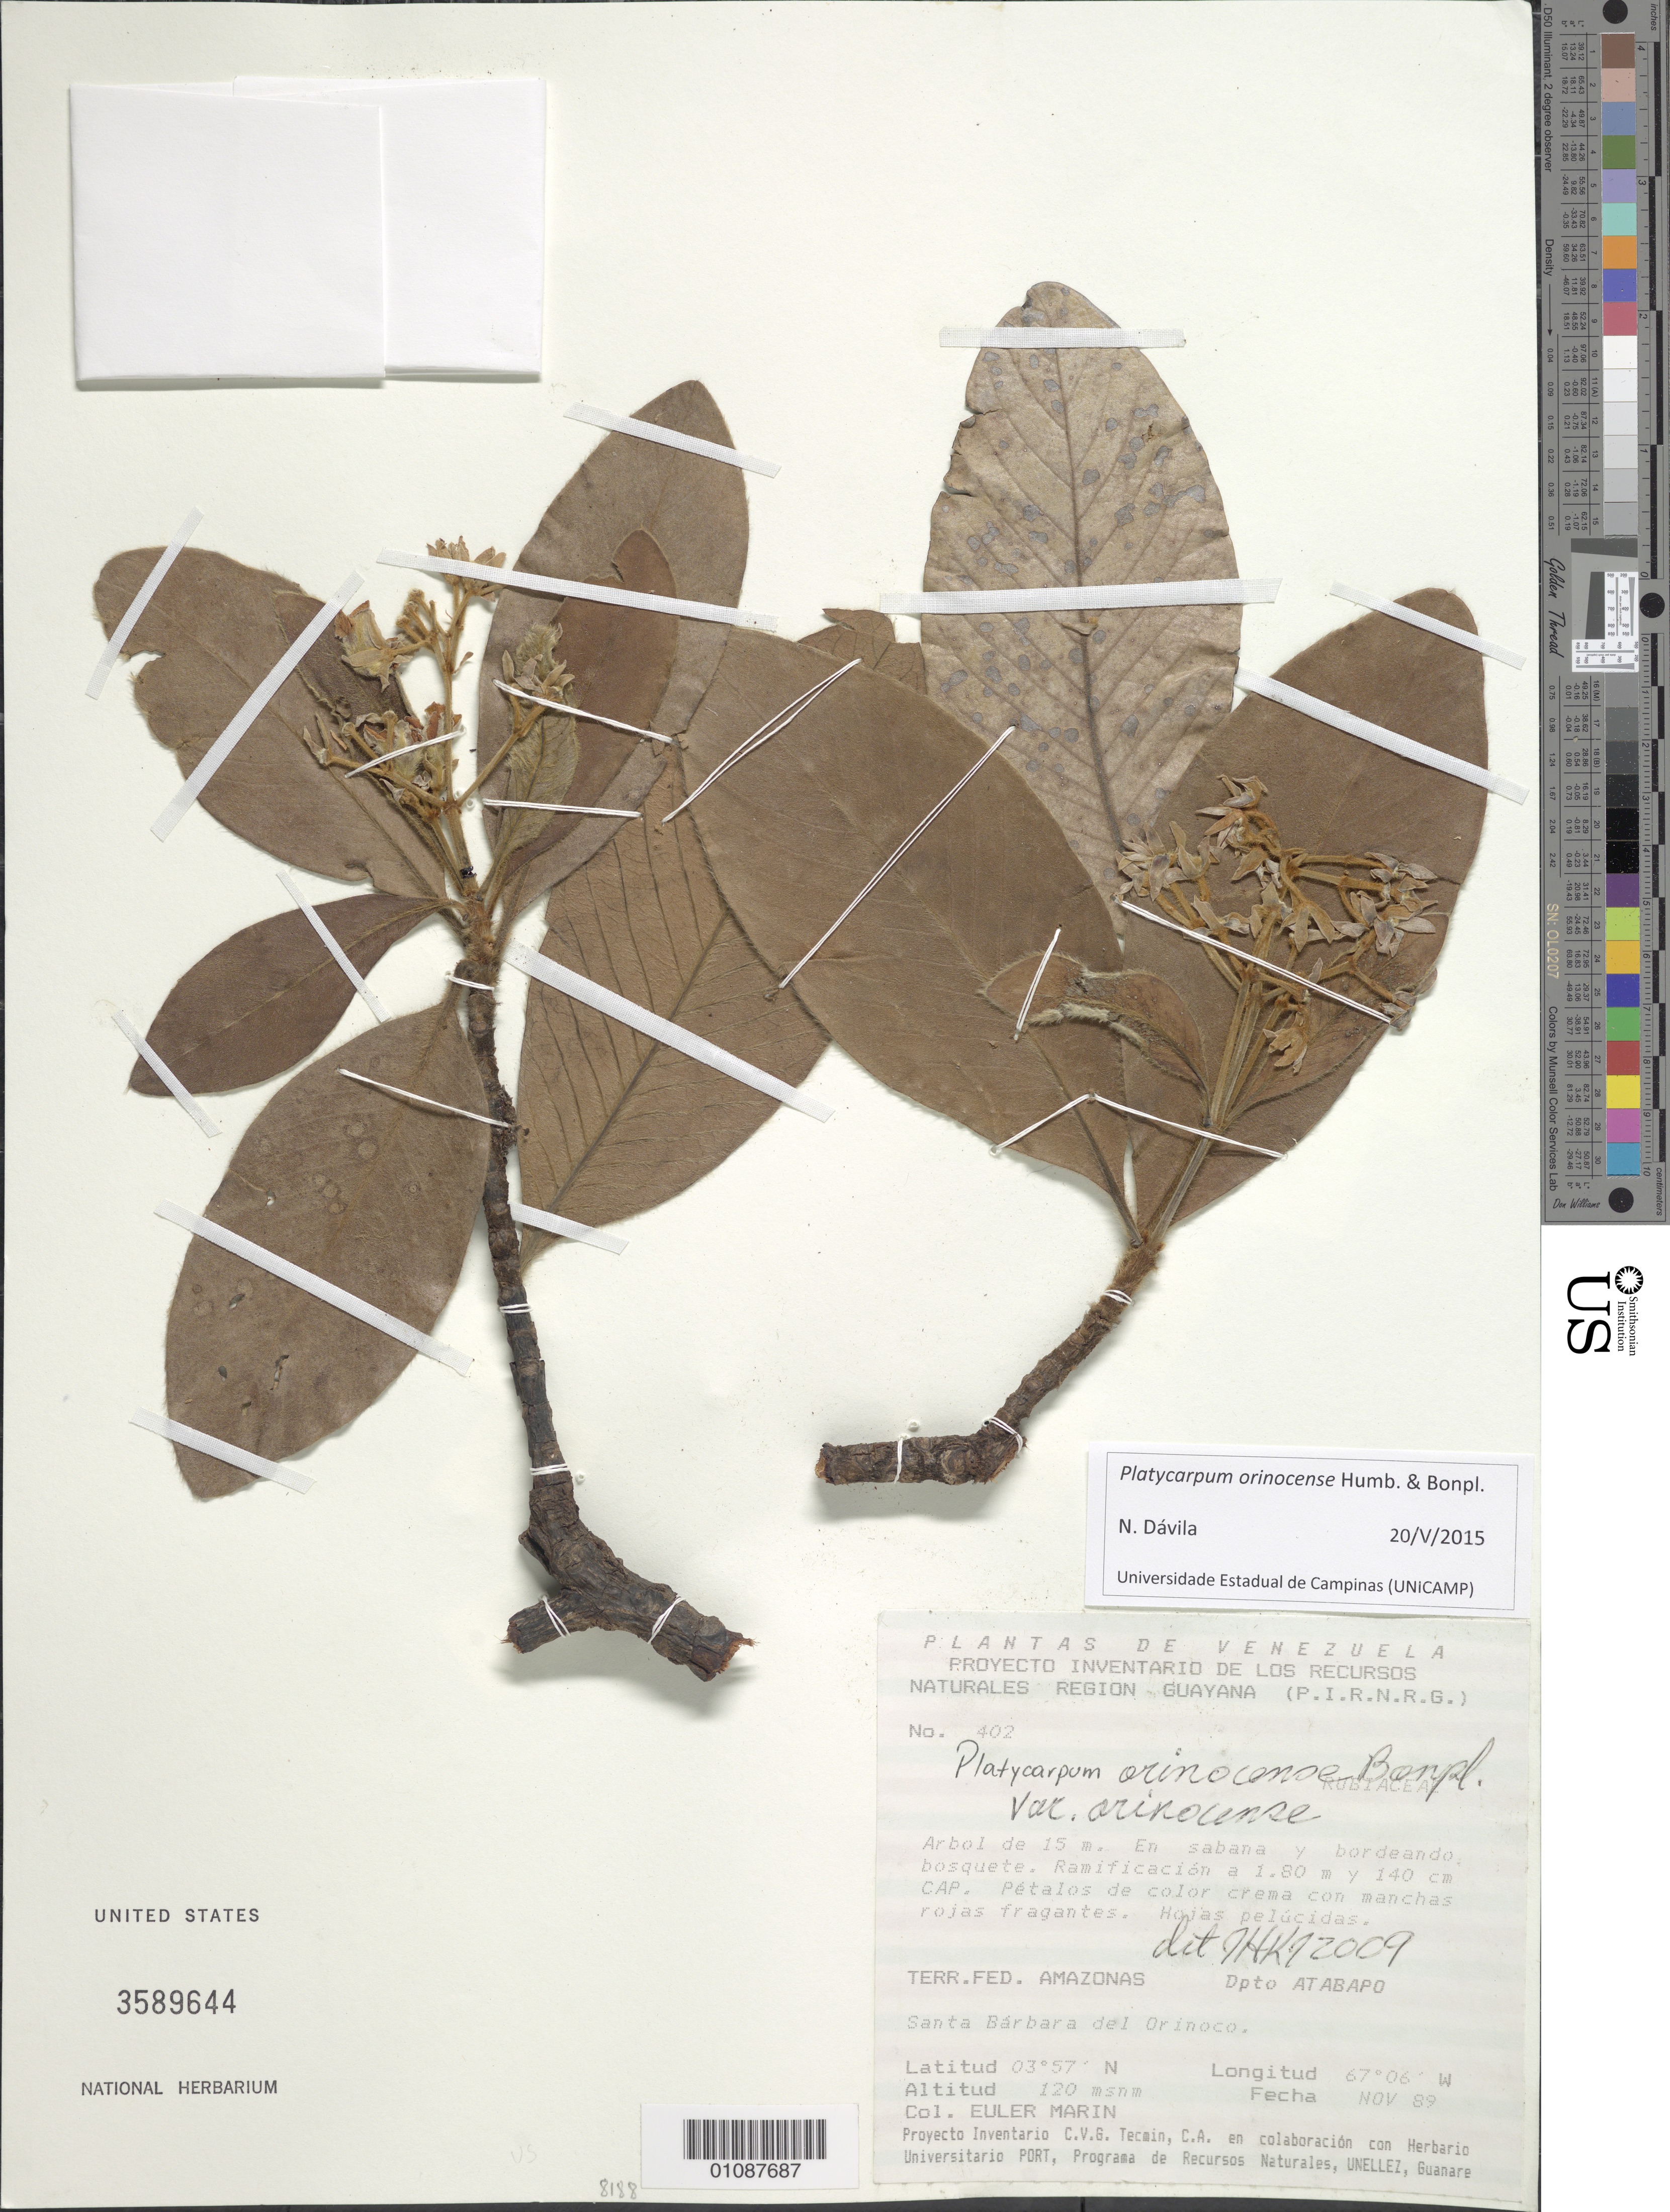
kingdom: Plantae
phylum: Tracheophyta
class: Magnoliopsida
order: Gentianales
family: Rubiaceae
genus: Platycarpum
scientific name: Platycarpum orinocense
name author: Bonpl.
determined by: Davila, N.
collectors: E. Marin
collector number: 402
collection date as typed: Nov-89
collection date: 1989-11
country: Venezuela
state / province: Amazonas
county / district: Atabapo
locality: Santa Barbara del Orinoco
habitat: Sabana y bordeando bosquete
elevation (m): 120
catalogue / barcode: US 3589644